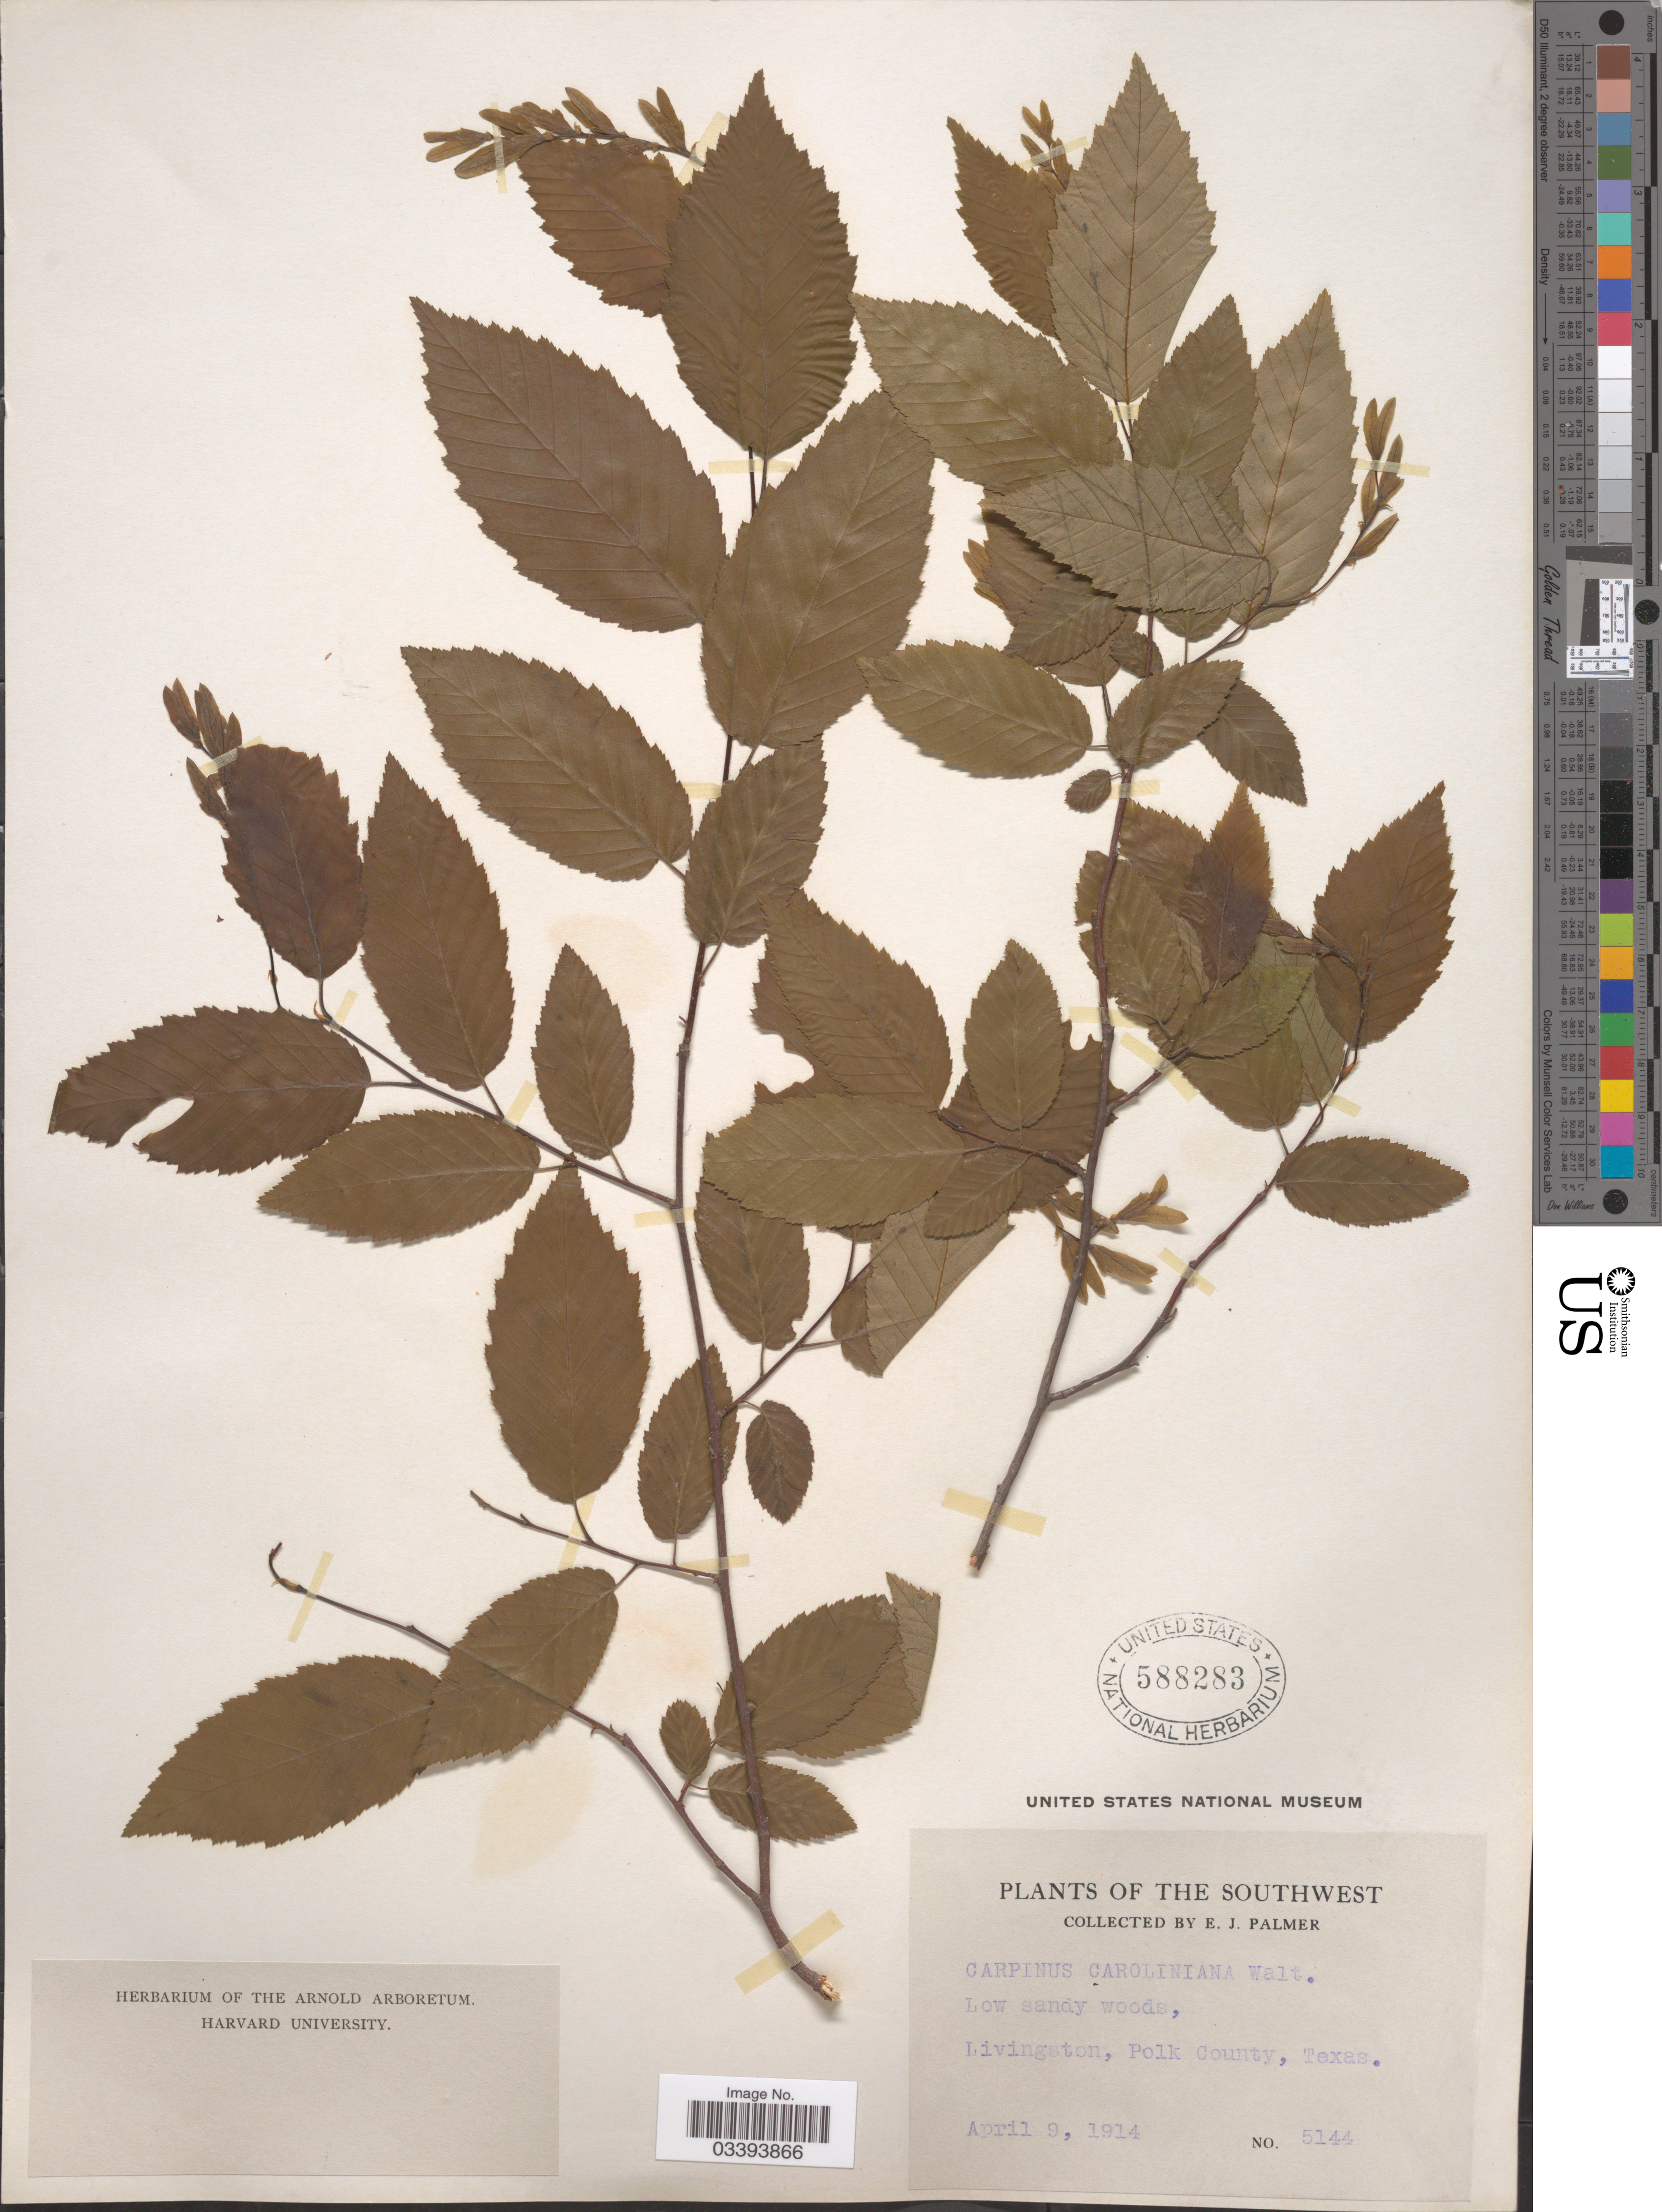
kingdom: Plantae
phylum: Tracheophyta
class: Magnoliopsida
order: Fagales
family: Betulaceae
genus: Carpinus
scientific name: Carpinus caroliniana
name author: Walter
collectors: E. J. Palmer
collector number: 5144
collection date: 1914-04-09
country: United States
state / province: Texas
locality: Southwest, Livingston, Polk County.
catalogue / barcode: US 588283